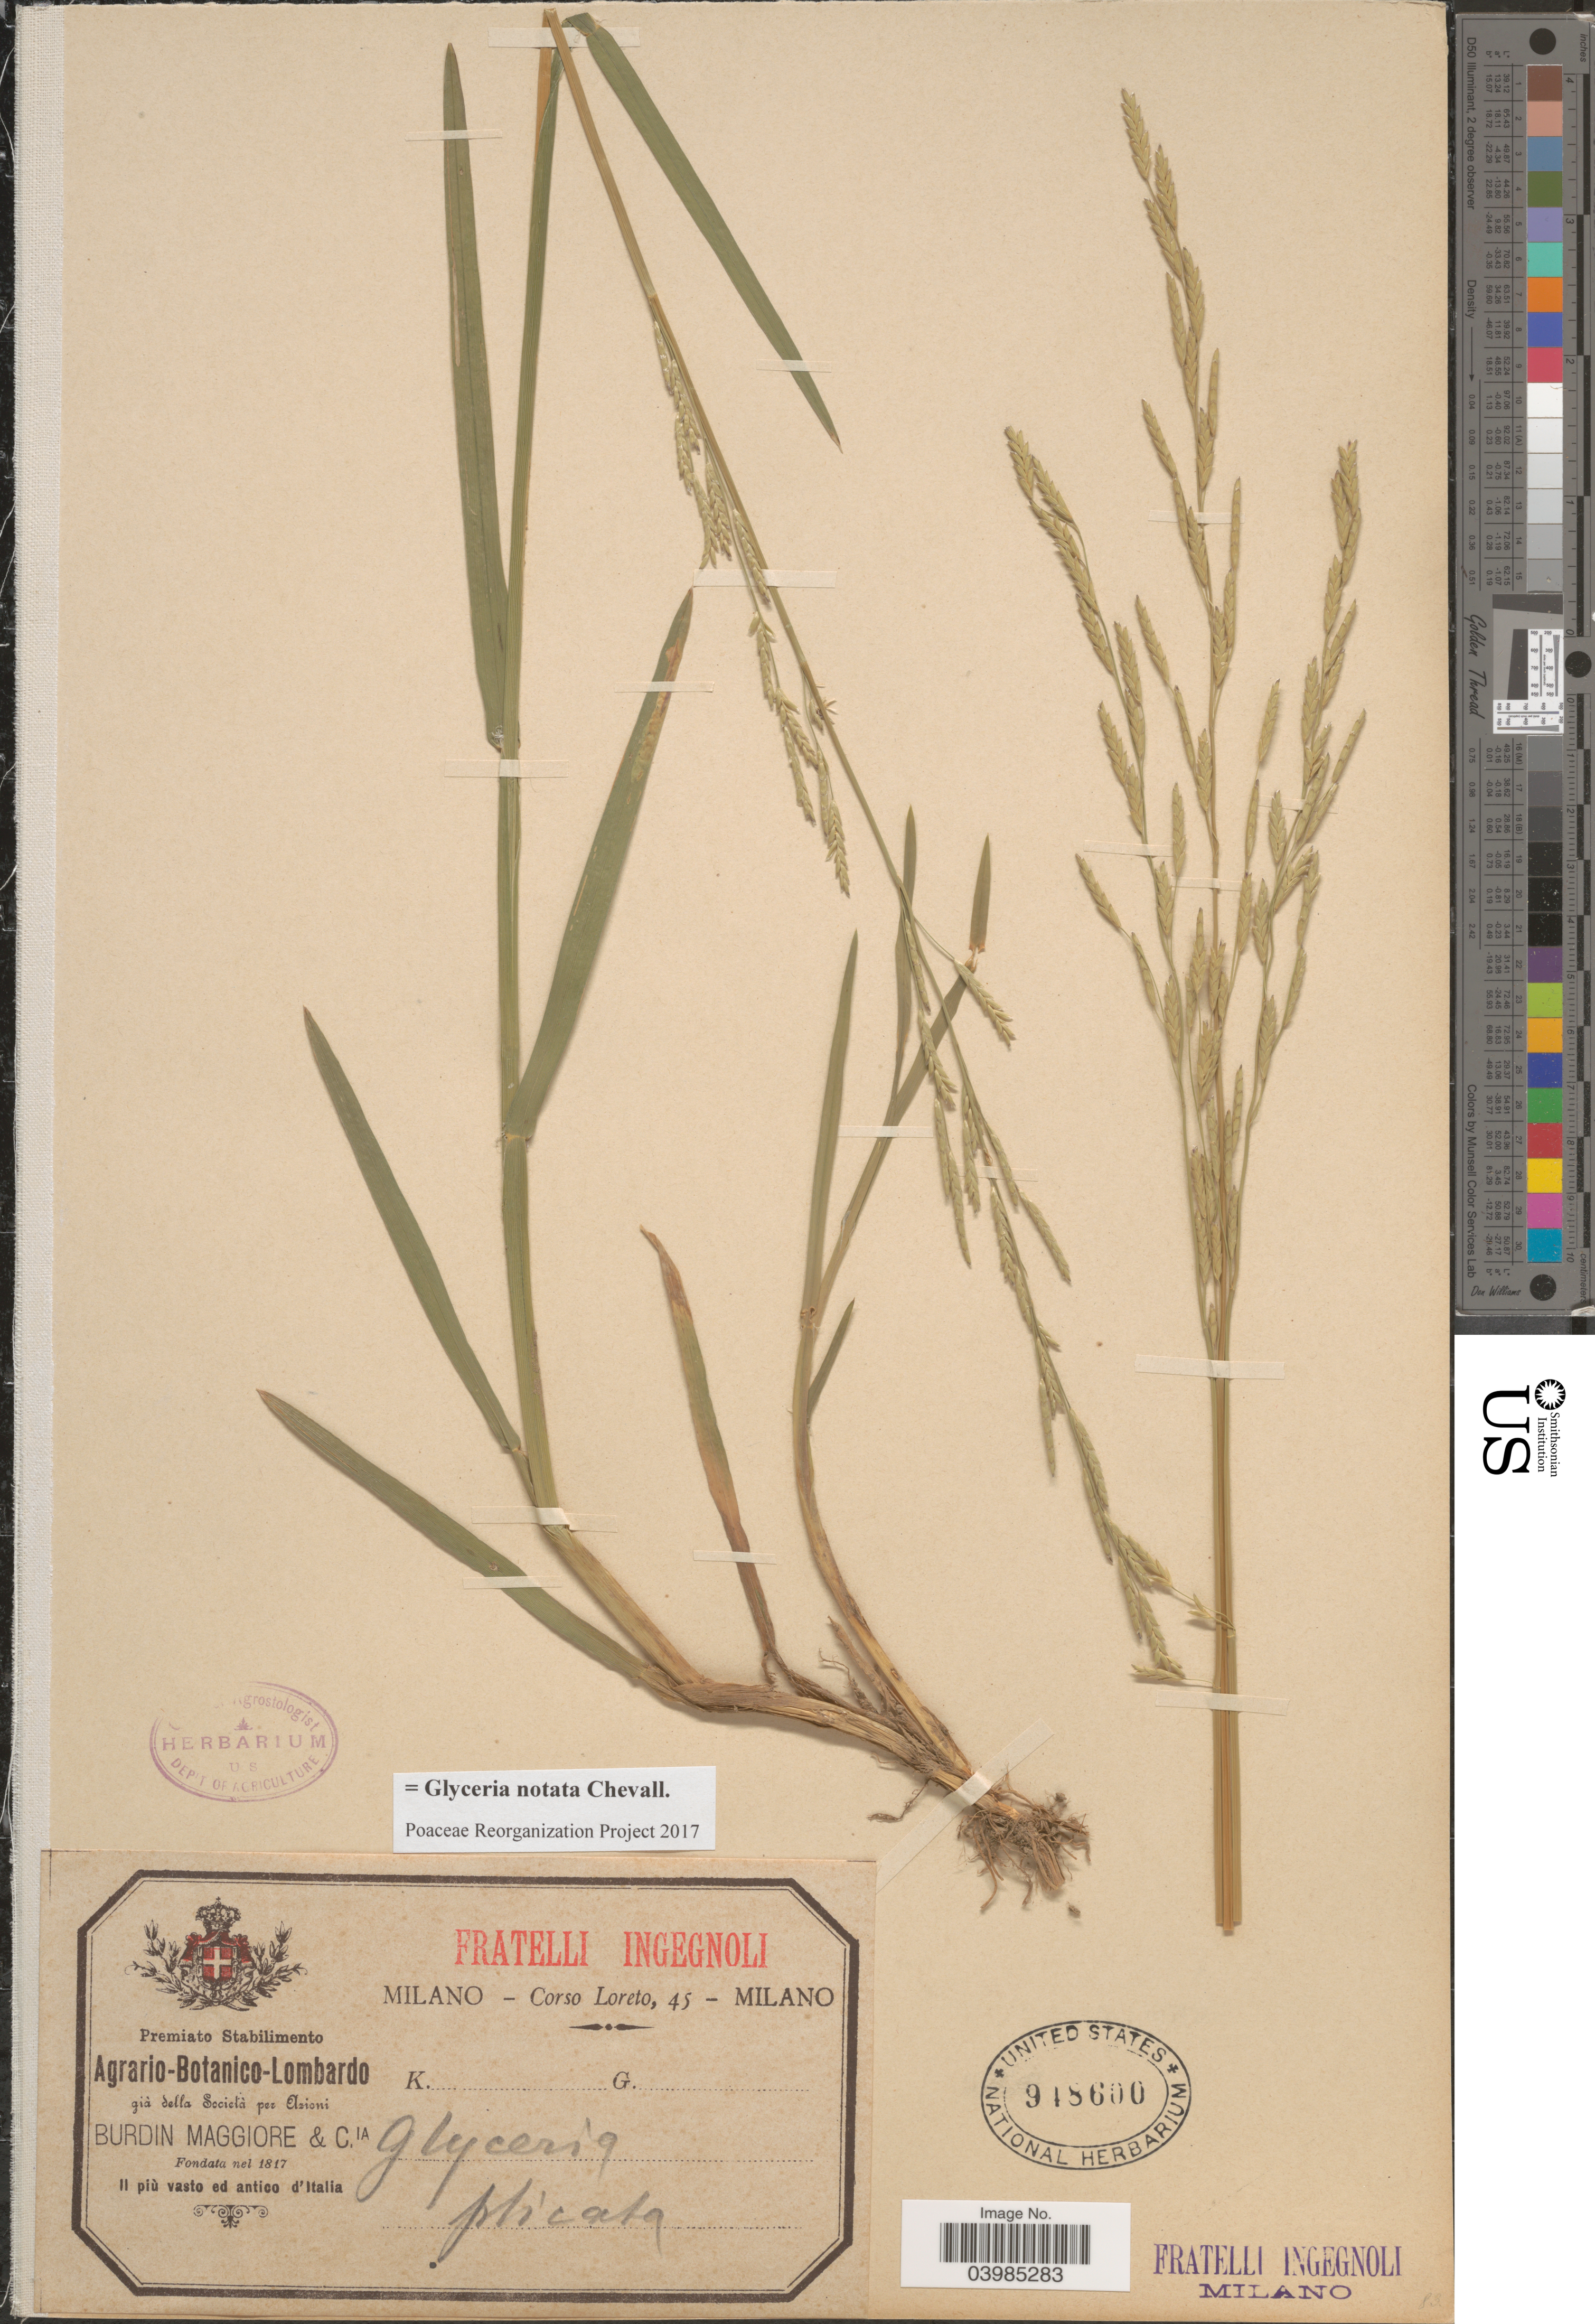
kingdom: Plantae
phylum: Tracheophyta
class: Liliopsida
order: Poales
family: Poaceae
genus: Glyceria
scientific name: Glyceria notata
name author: Chevall.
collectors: Loreto, C.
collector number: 45?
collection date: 1817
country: Italy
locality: Il piú vasto ed antico d'Italia.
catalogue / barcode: US 948600